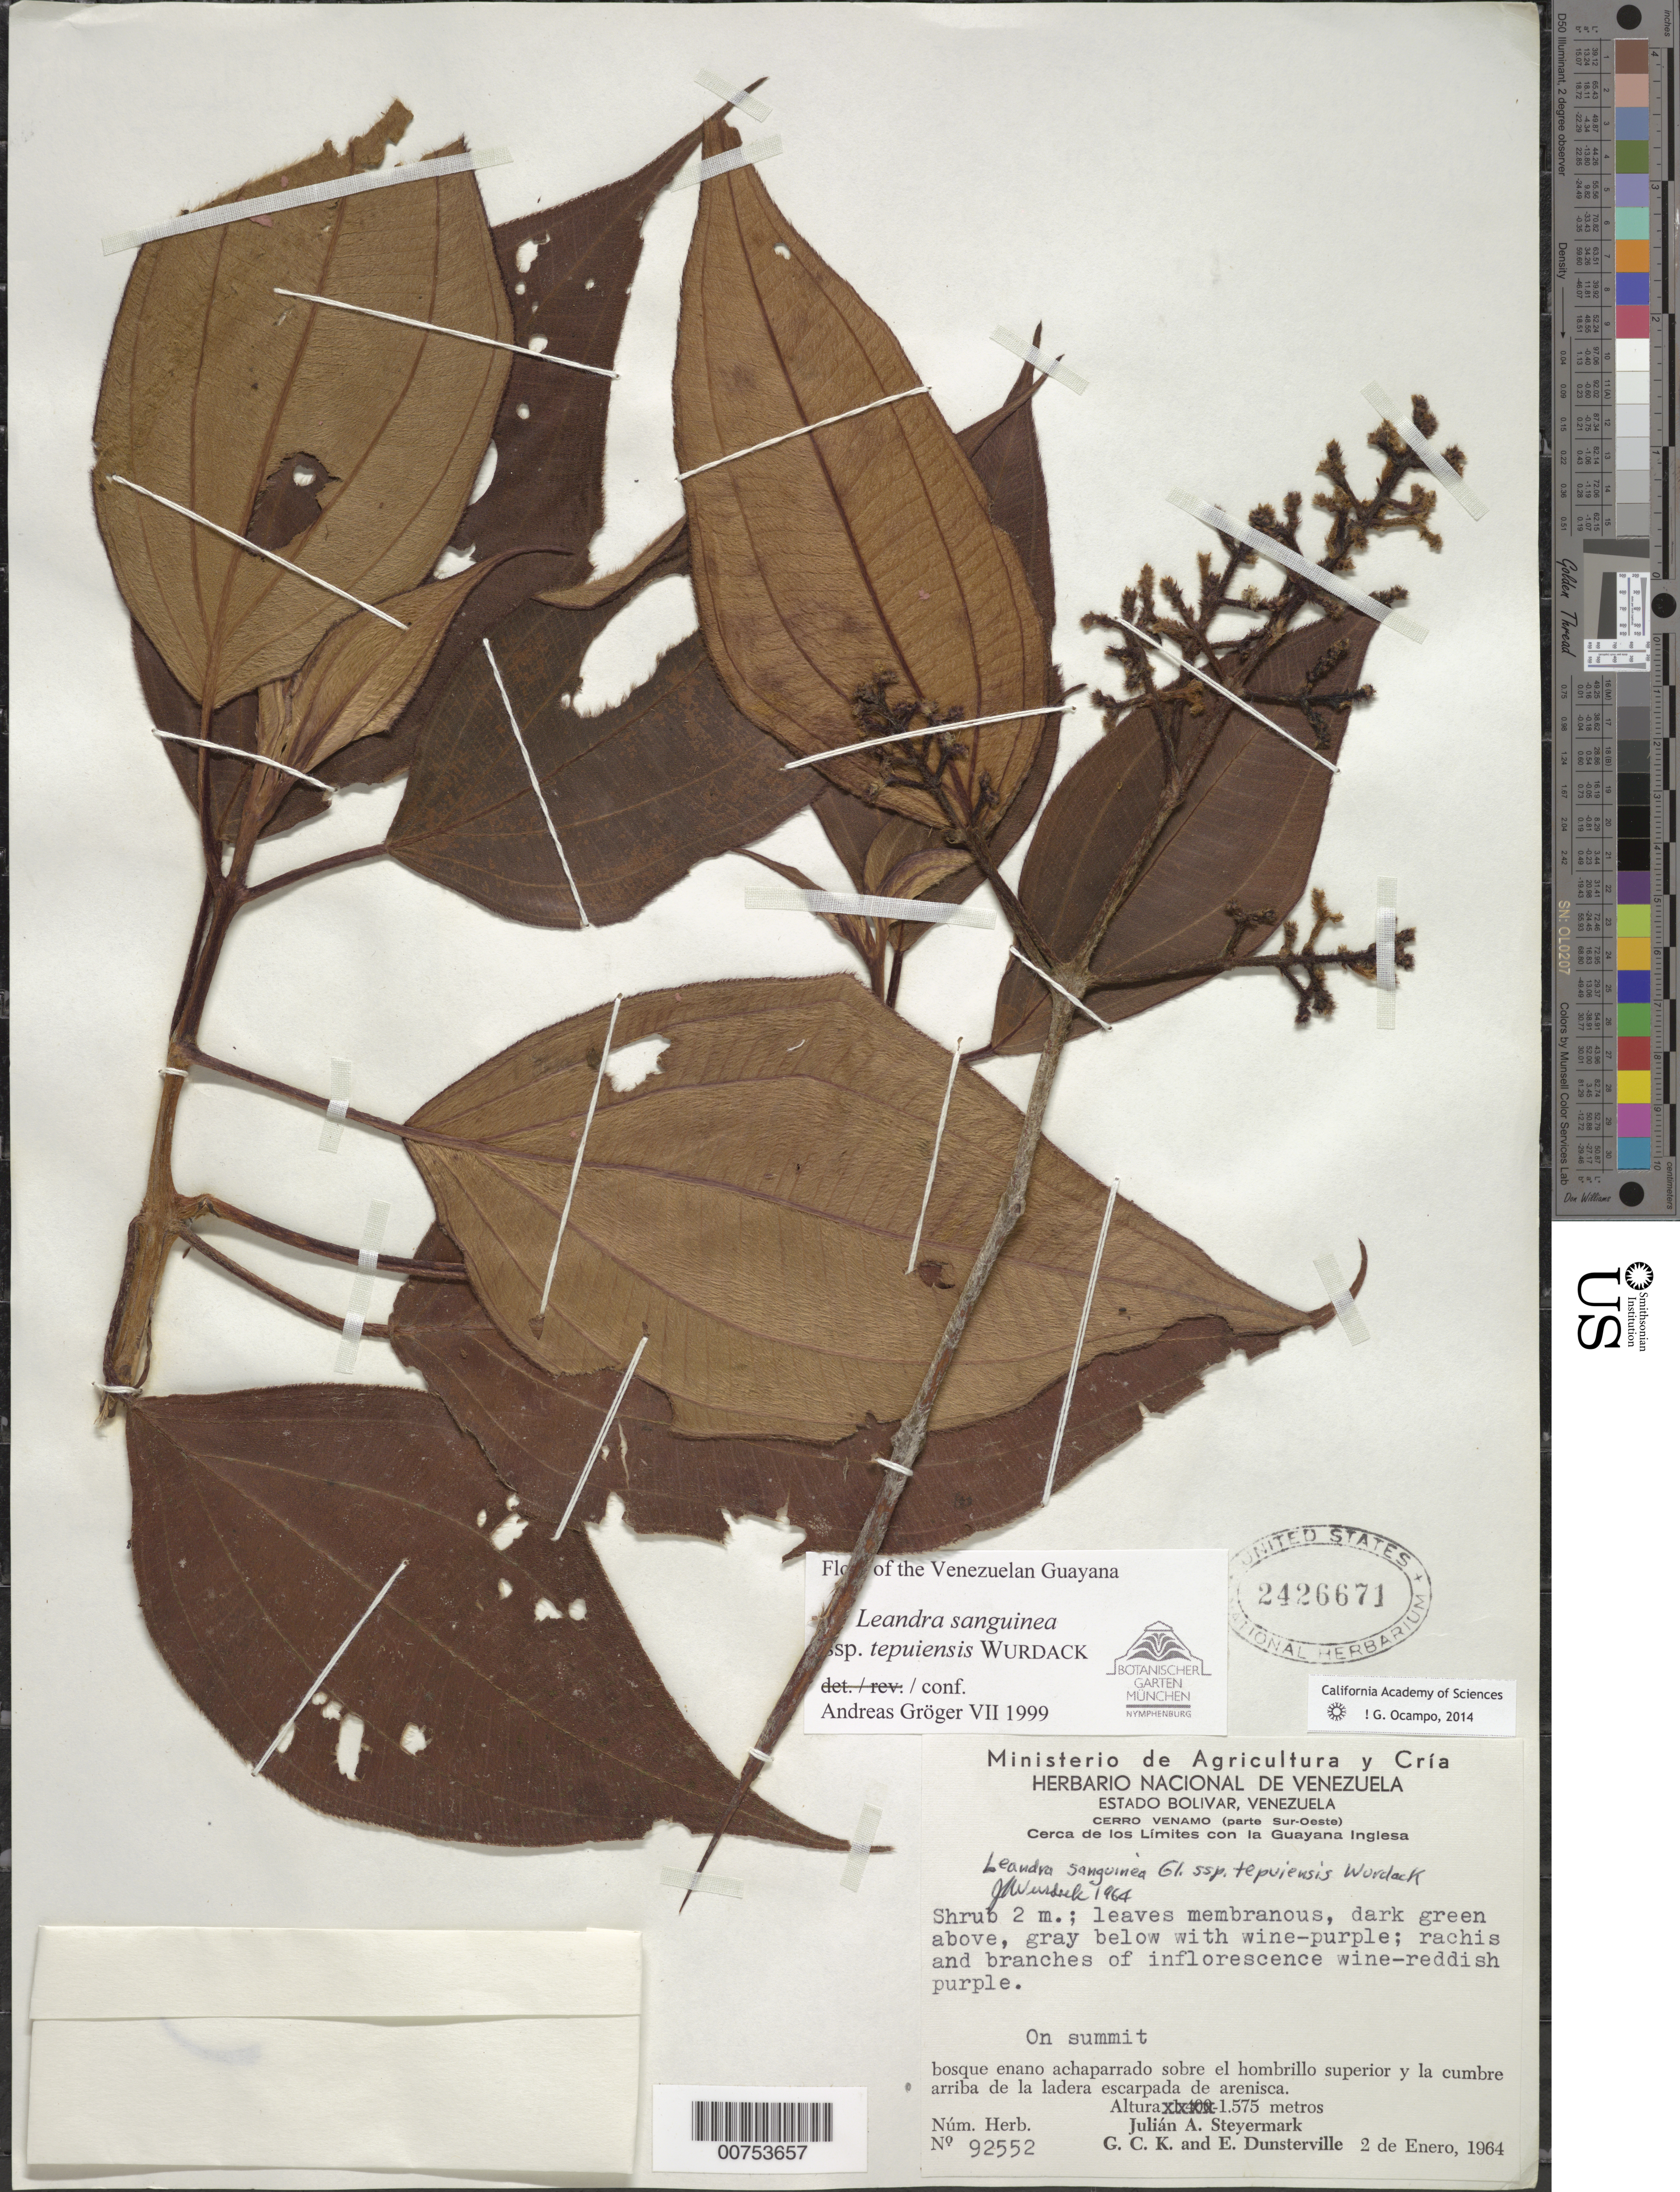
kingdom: Plantae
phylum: Tracheophyta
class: Magnoliopsida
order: Myrtales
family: Melastomataceae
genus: Leandra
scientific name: Leandra sanguinea subsp. tepuiensis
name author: Wurdack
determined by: Gröger, A.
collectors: J. Steyermark, G. C. K. Dunsterville & E. Dunsterville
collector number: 92552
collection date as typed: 2-Jan-64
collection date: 1964-01-02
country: Venezuela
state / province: Bolívar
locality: Cerro Venamo, cerca de los limites con la Guayana Inglesa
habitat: Summit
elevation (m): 1400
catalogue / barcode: US 2426671